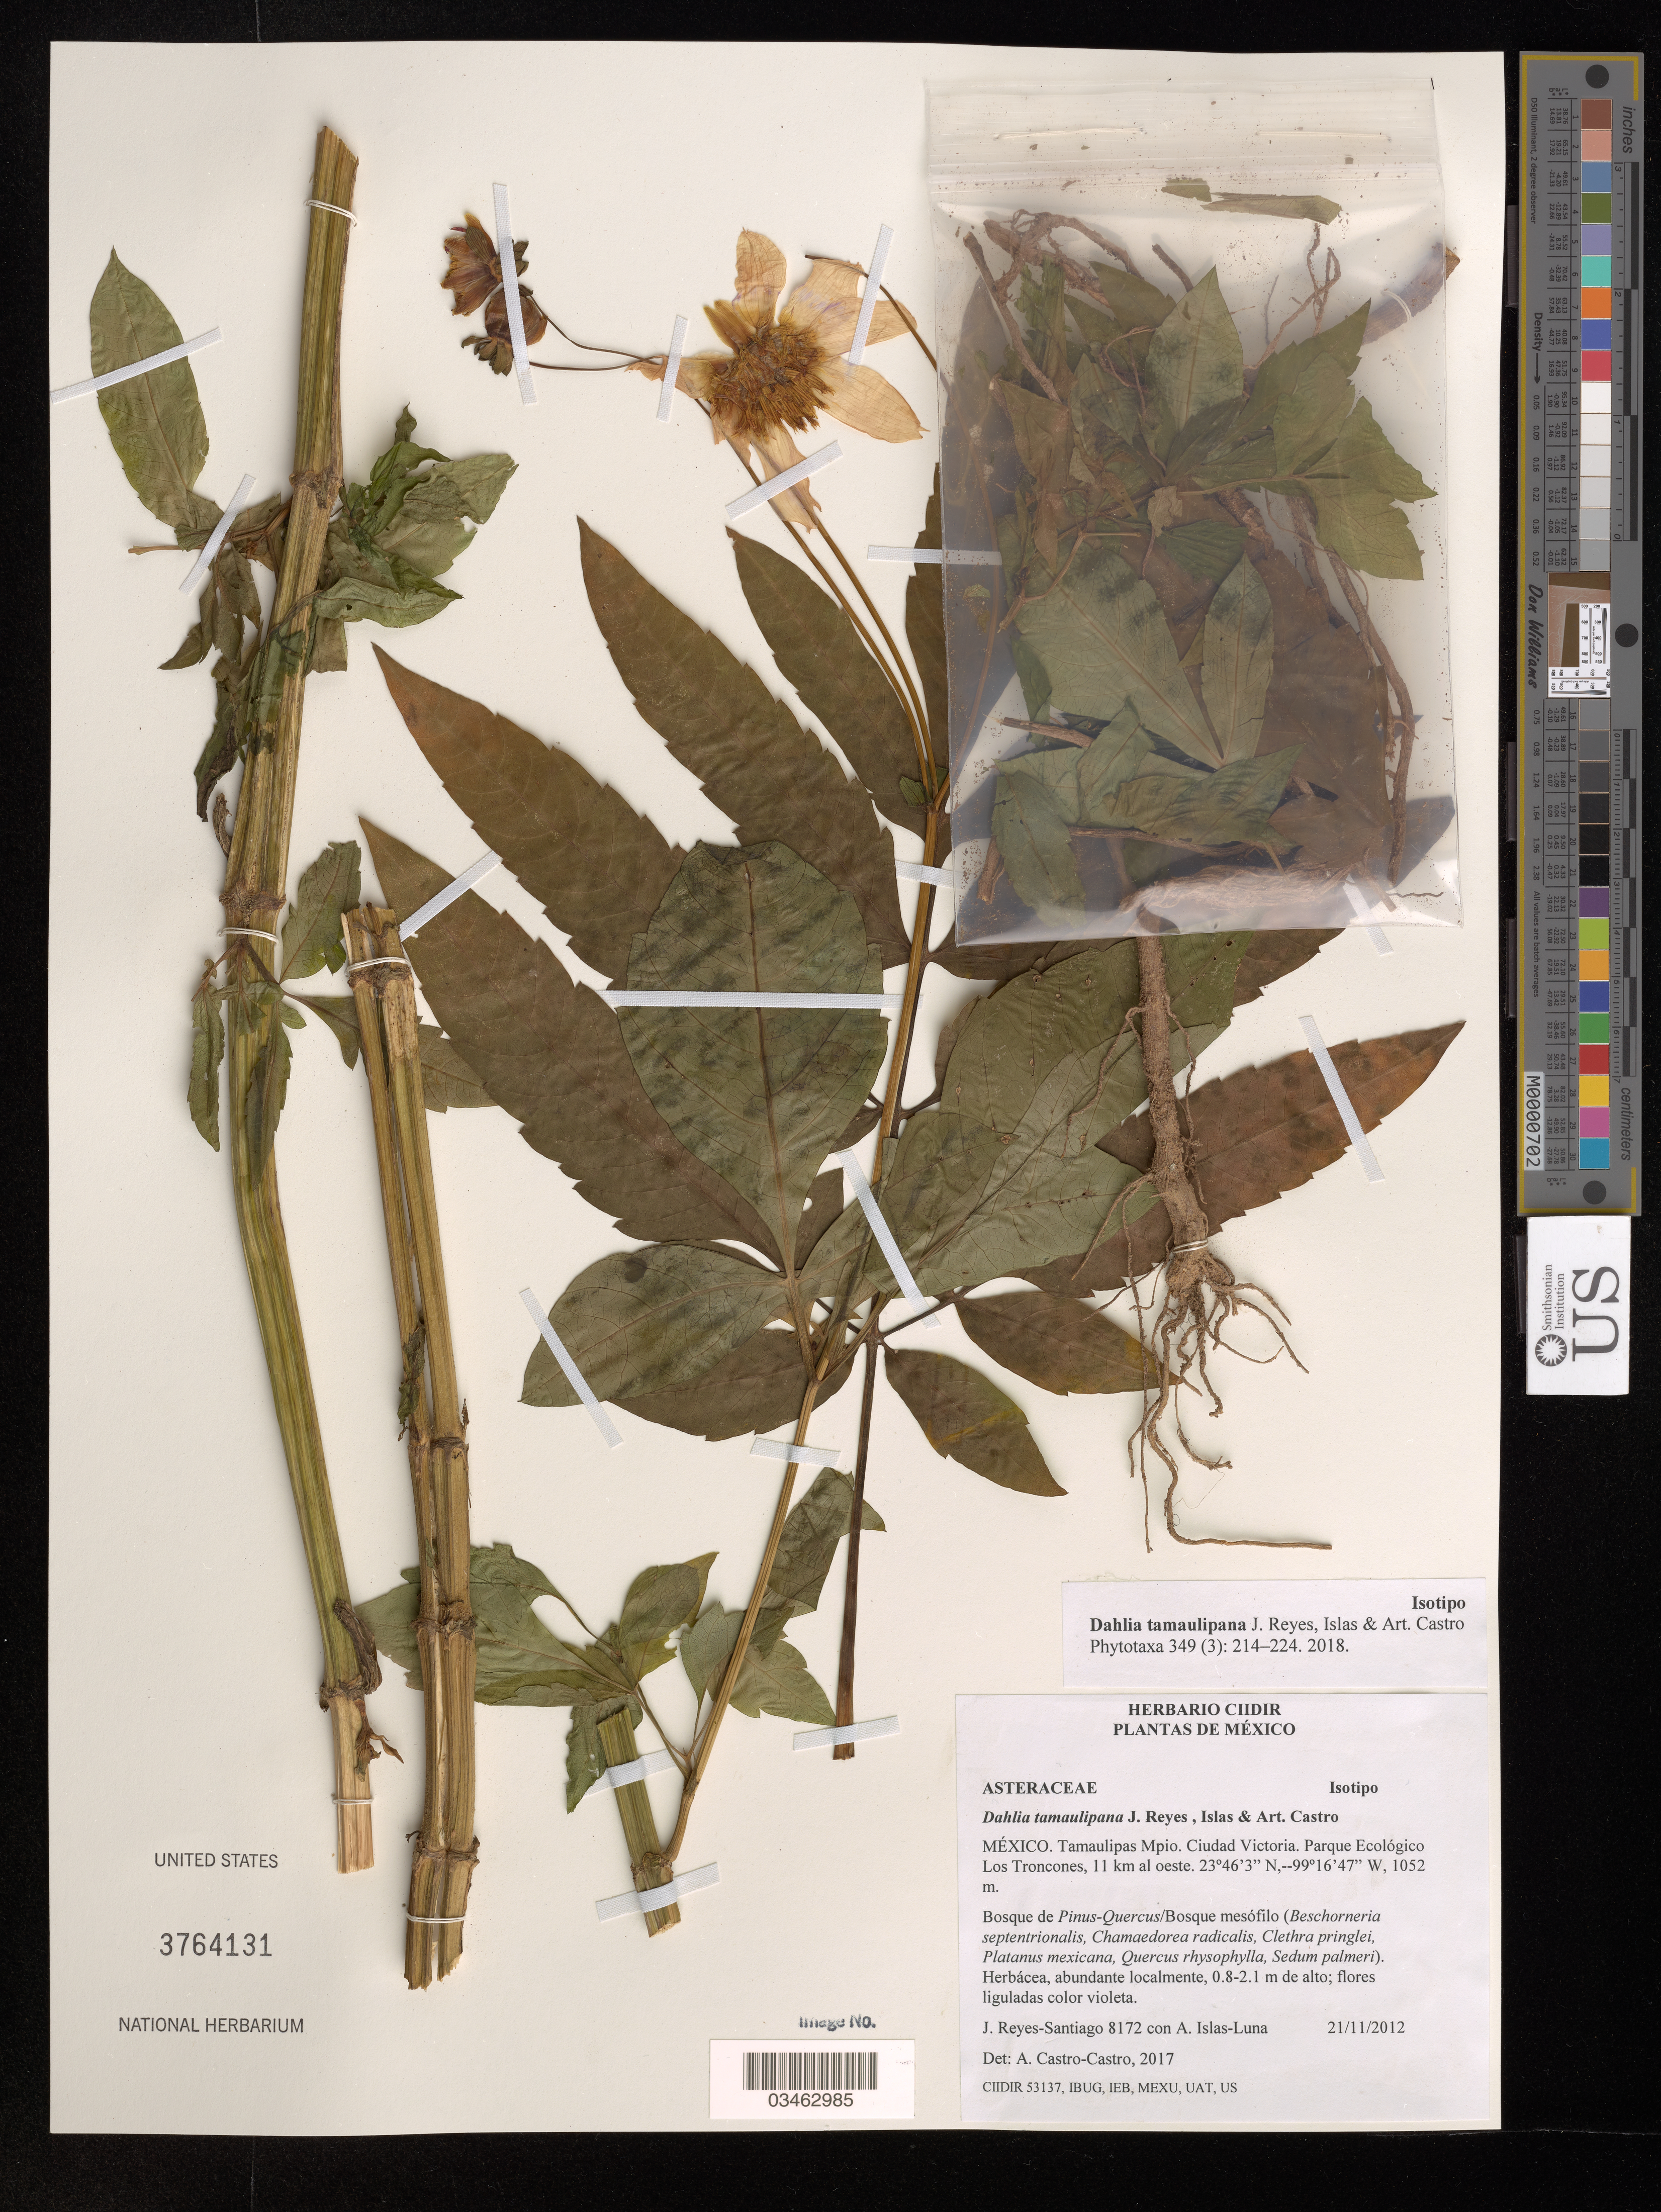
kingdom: Plantae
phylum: Tracheophyta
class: Magnoliopsida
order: Asterales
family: Asteraceae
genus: Dahlia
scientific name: Dahlia tamaulipana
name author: J. Reyes et al.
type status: Isotype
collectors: J. Reyes-Santiago & A. Islas-Luna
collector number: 8172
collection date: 2012-11-21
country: Mexico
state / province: Tamaulipas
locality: Ciudad Victoria. Parque Ecologico Los Troncones, 11 km al oeste.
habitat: Bosque de Pinus-Quercus/Bosque mesofilo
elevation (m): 1052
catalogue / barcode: US 3764131